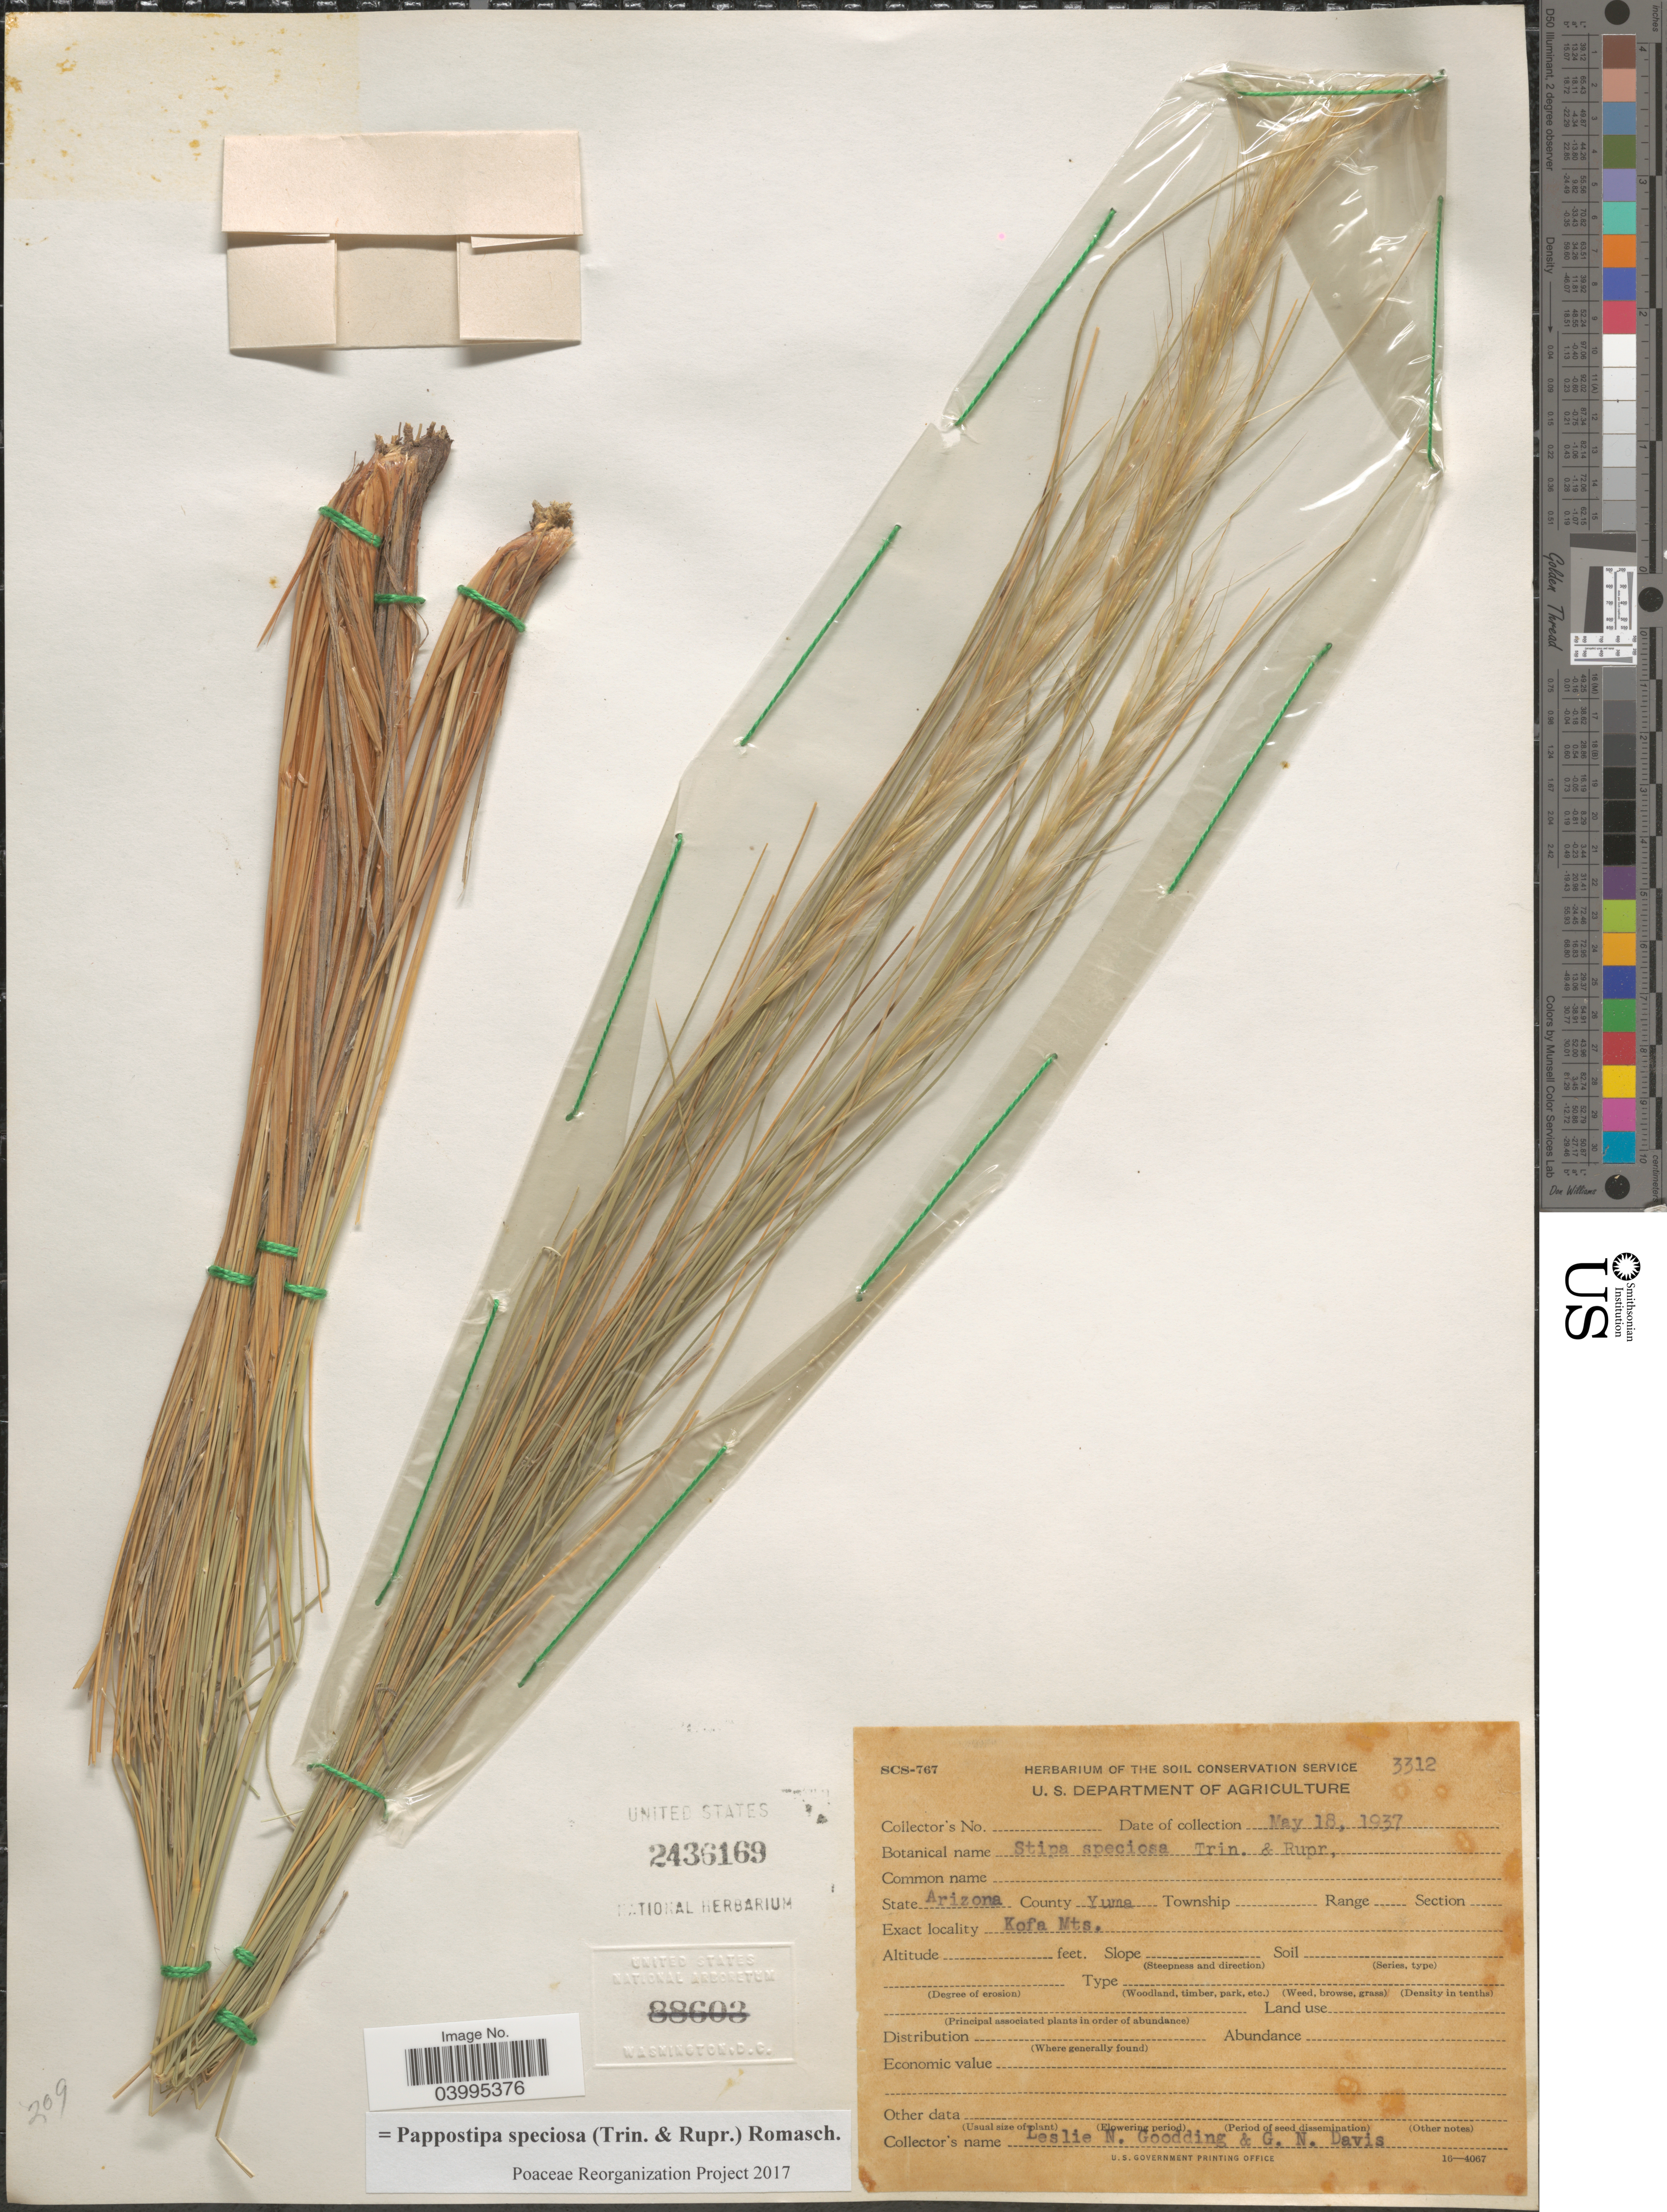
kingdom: Plantae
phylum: Tracheophyta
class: Liliopsida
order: Poales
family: Poaceae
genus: Pappostipa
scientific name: Pappostipa speciosa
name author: (Trin. & Rupr.) Romasch.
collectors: L. N. Goodding & G. Davis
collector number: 3312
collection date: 1937-05-18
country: United States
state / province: Arizona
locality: County Yuma. Kofa Mts.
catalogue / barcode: US 2436169